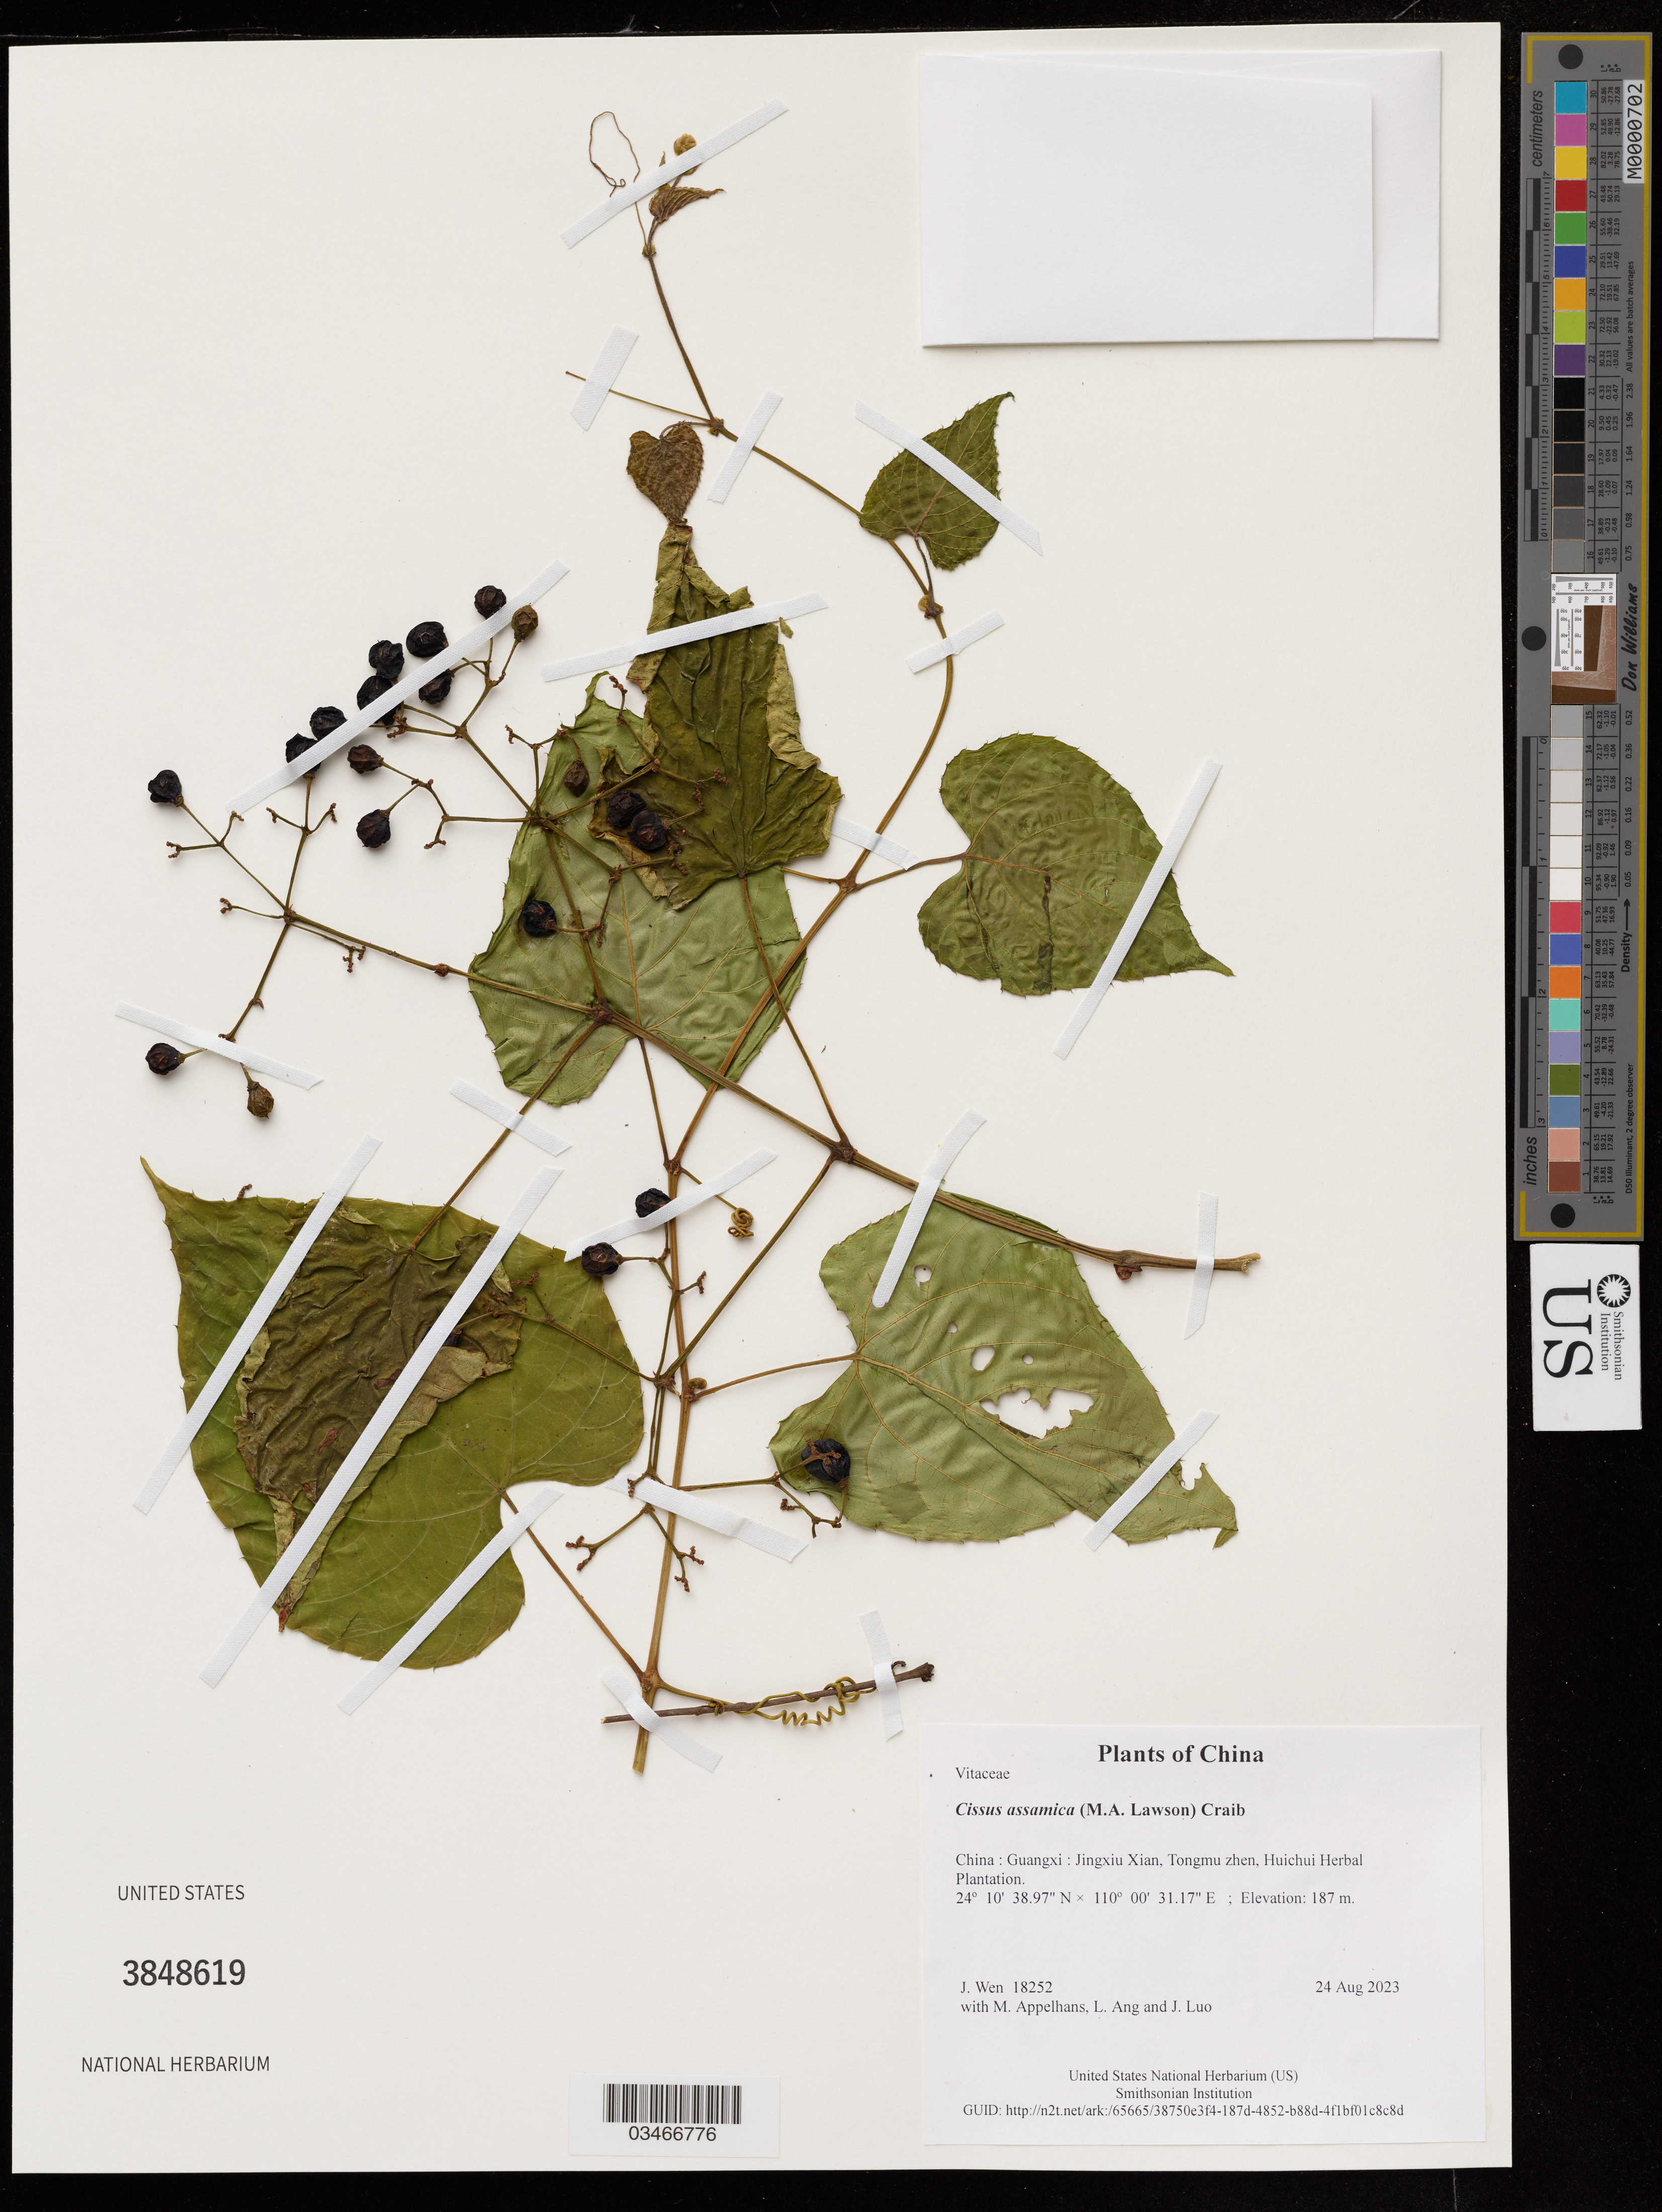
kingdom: Plantae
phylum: Tracheophyta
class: Magnoliopsida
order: Vitales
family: Vitaceae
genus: Cissus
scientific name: Cissus assamica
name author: (M.A. Lawson) Craib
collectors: J. Wen, M. Appelhans, L. Ang & J. Luo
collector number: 18252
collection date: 2023-08-24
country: China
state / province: Guangxi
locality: Jingxiu Xian, Tongmu zhen, Huichui Herbal Plantation.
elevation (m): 187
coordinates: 24.177491 N, 110.008657 E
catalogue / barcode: US 3848619